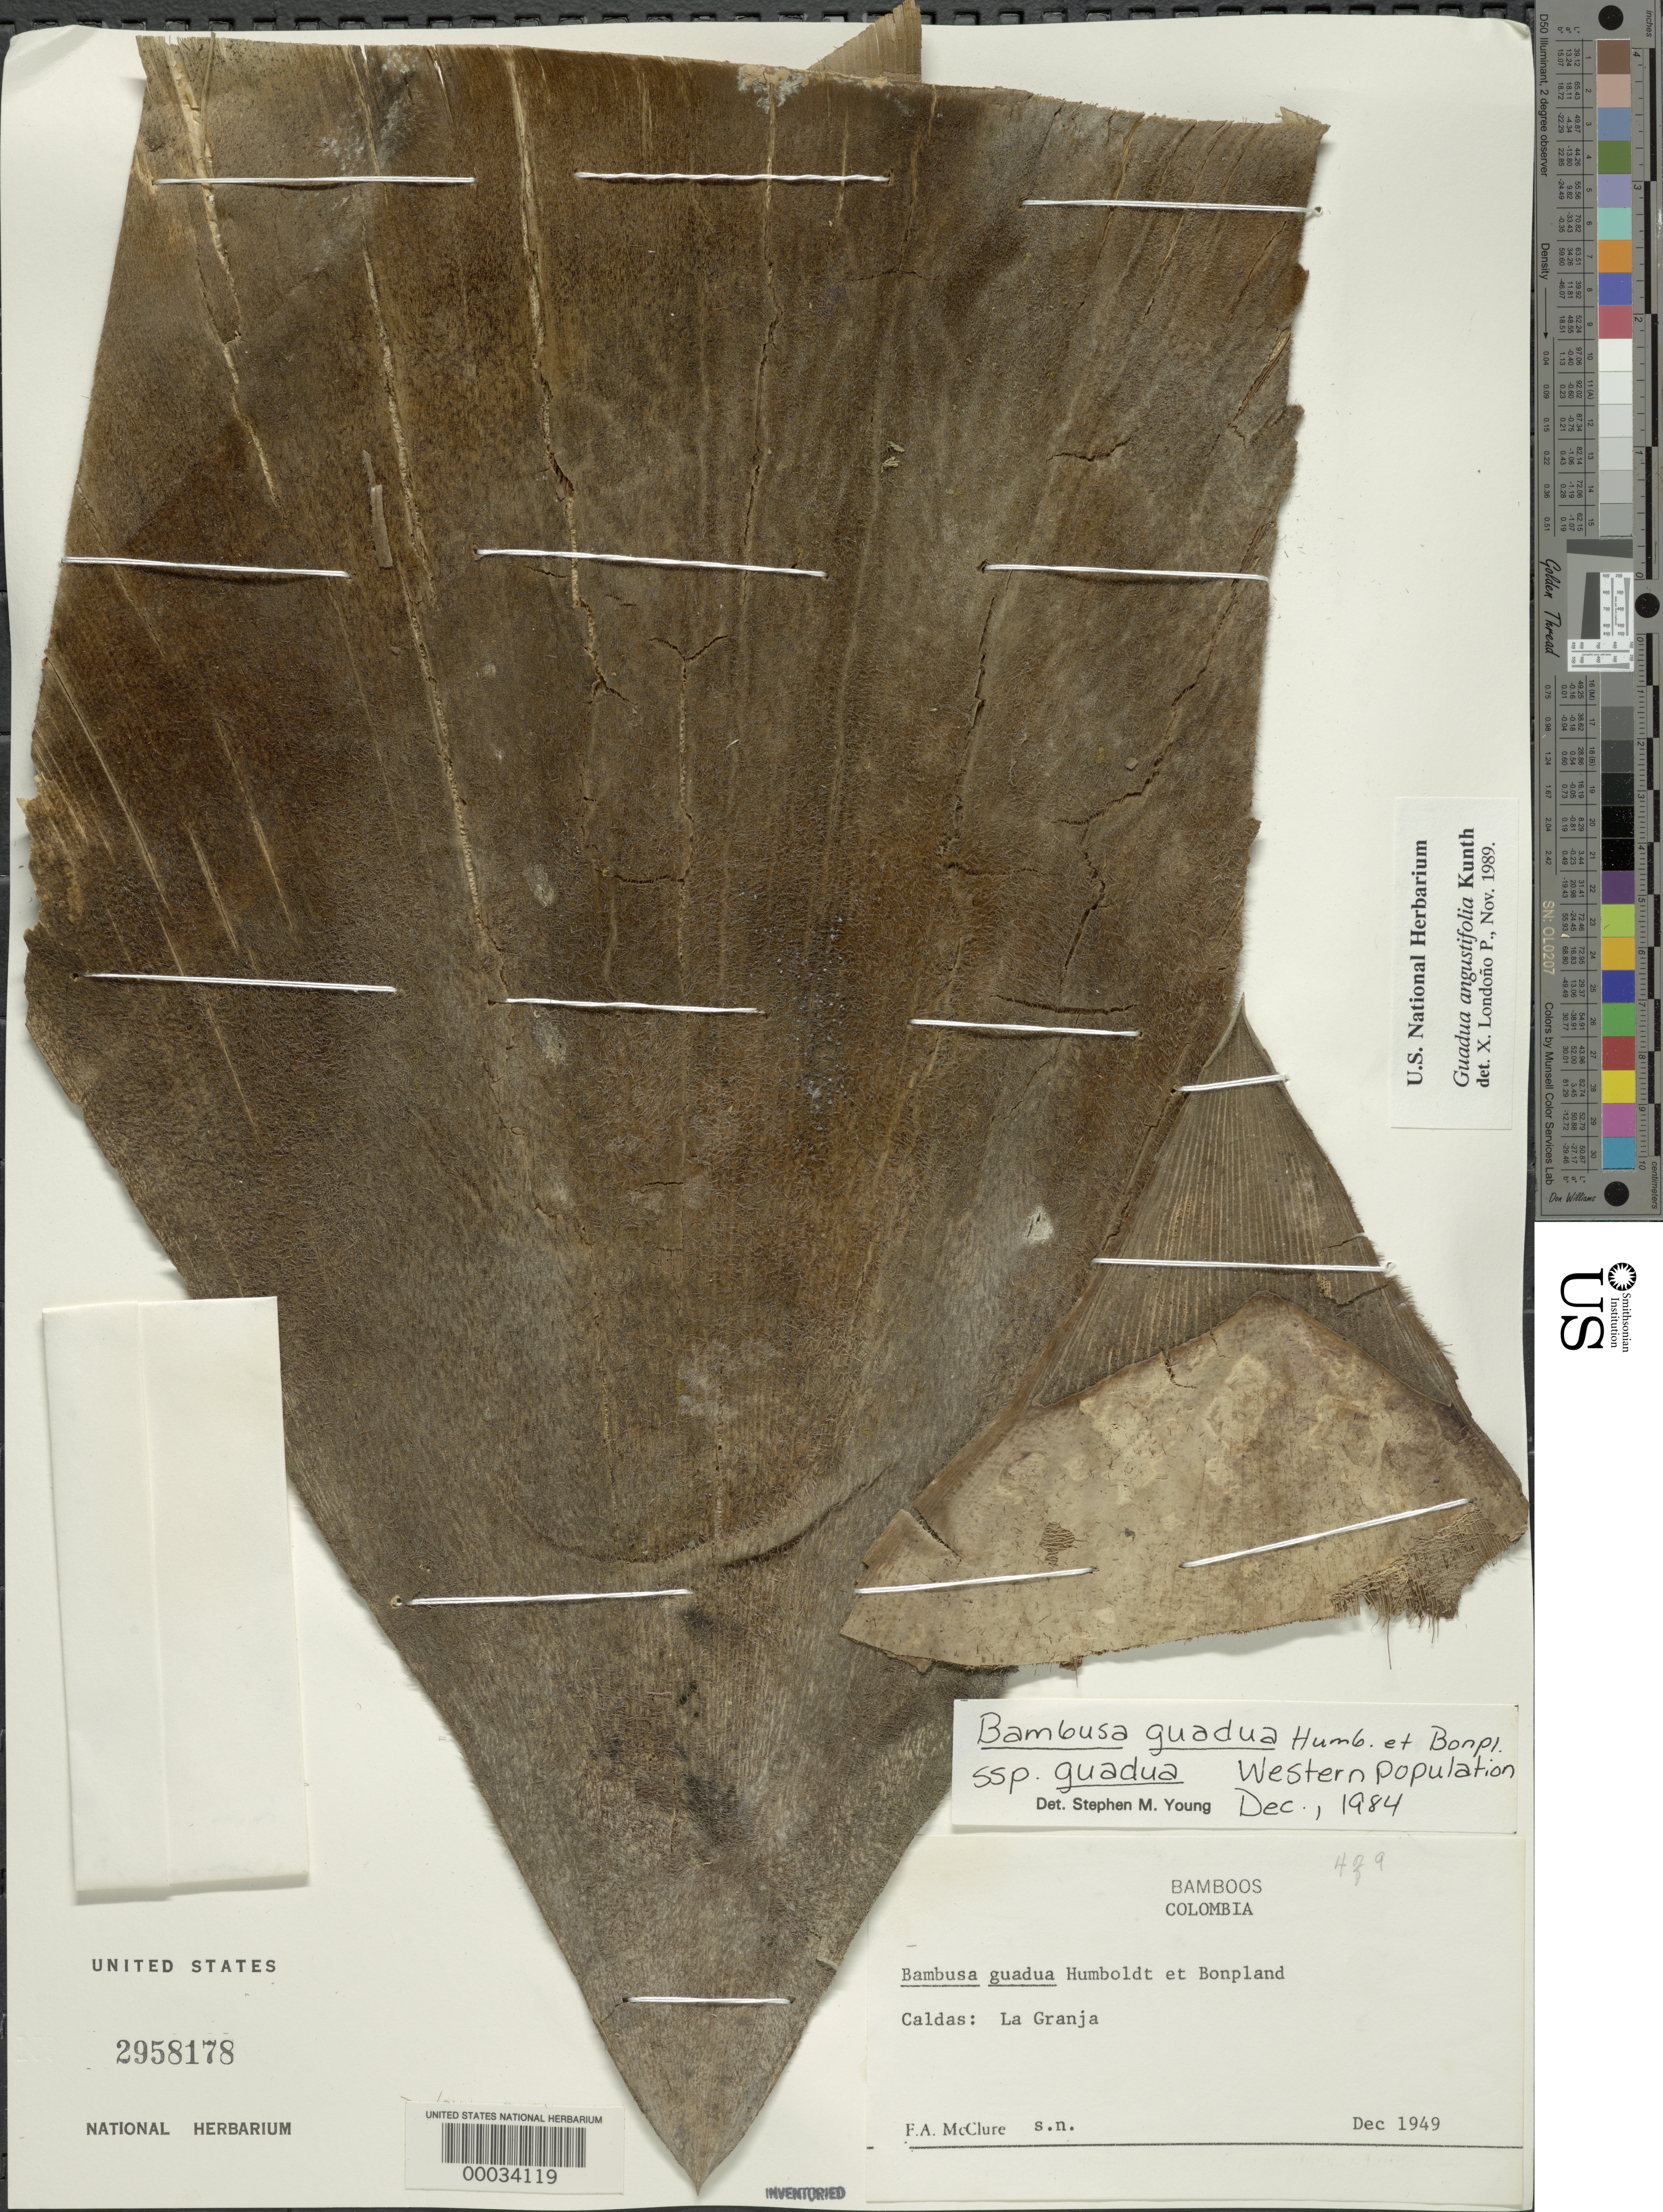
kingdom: Plantae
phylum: Tracheophyta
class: Liliopsida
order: Poales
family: Poaceae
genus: Guadua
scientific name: Guadua angustifolia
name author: Kunth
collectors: F. A. McClure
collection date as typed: Dec 1949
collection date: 1949-12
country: Colombia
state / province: Caldas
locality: La Granja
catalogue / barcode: US 2958178